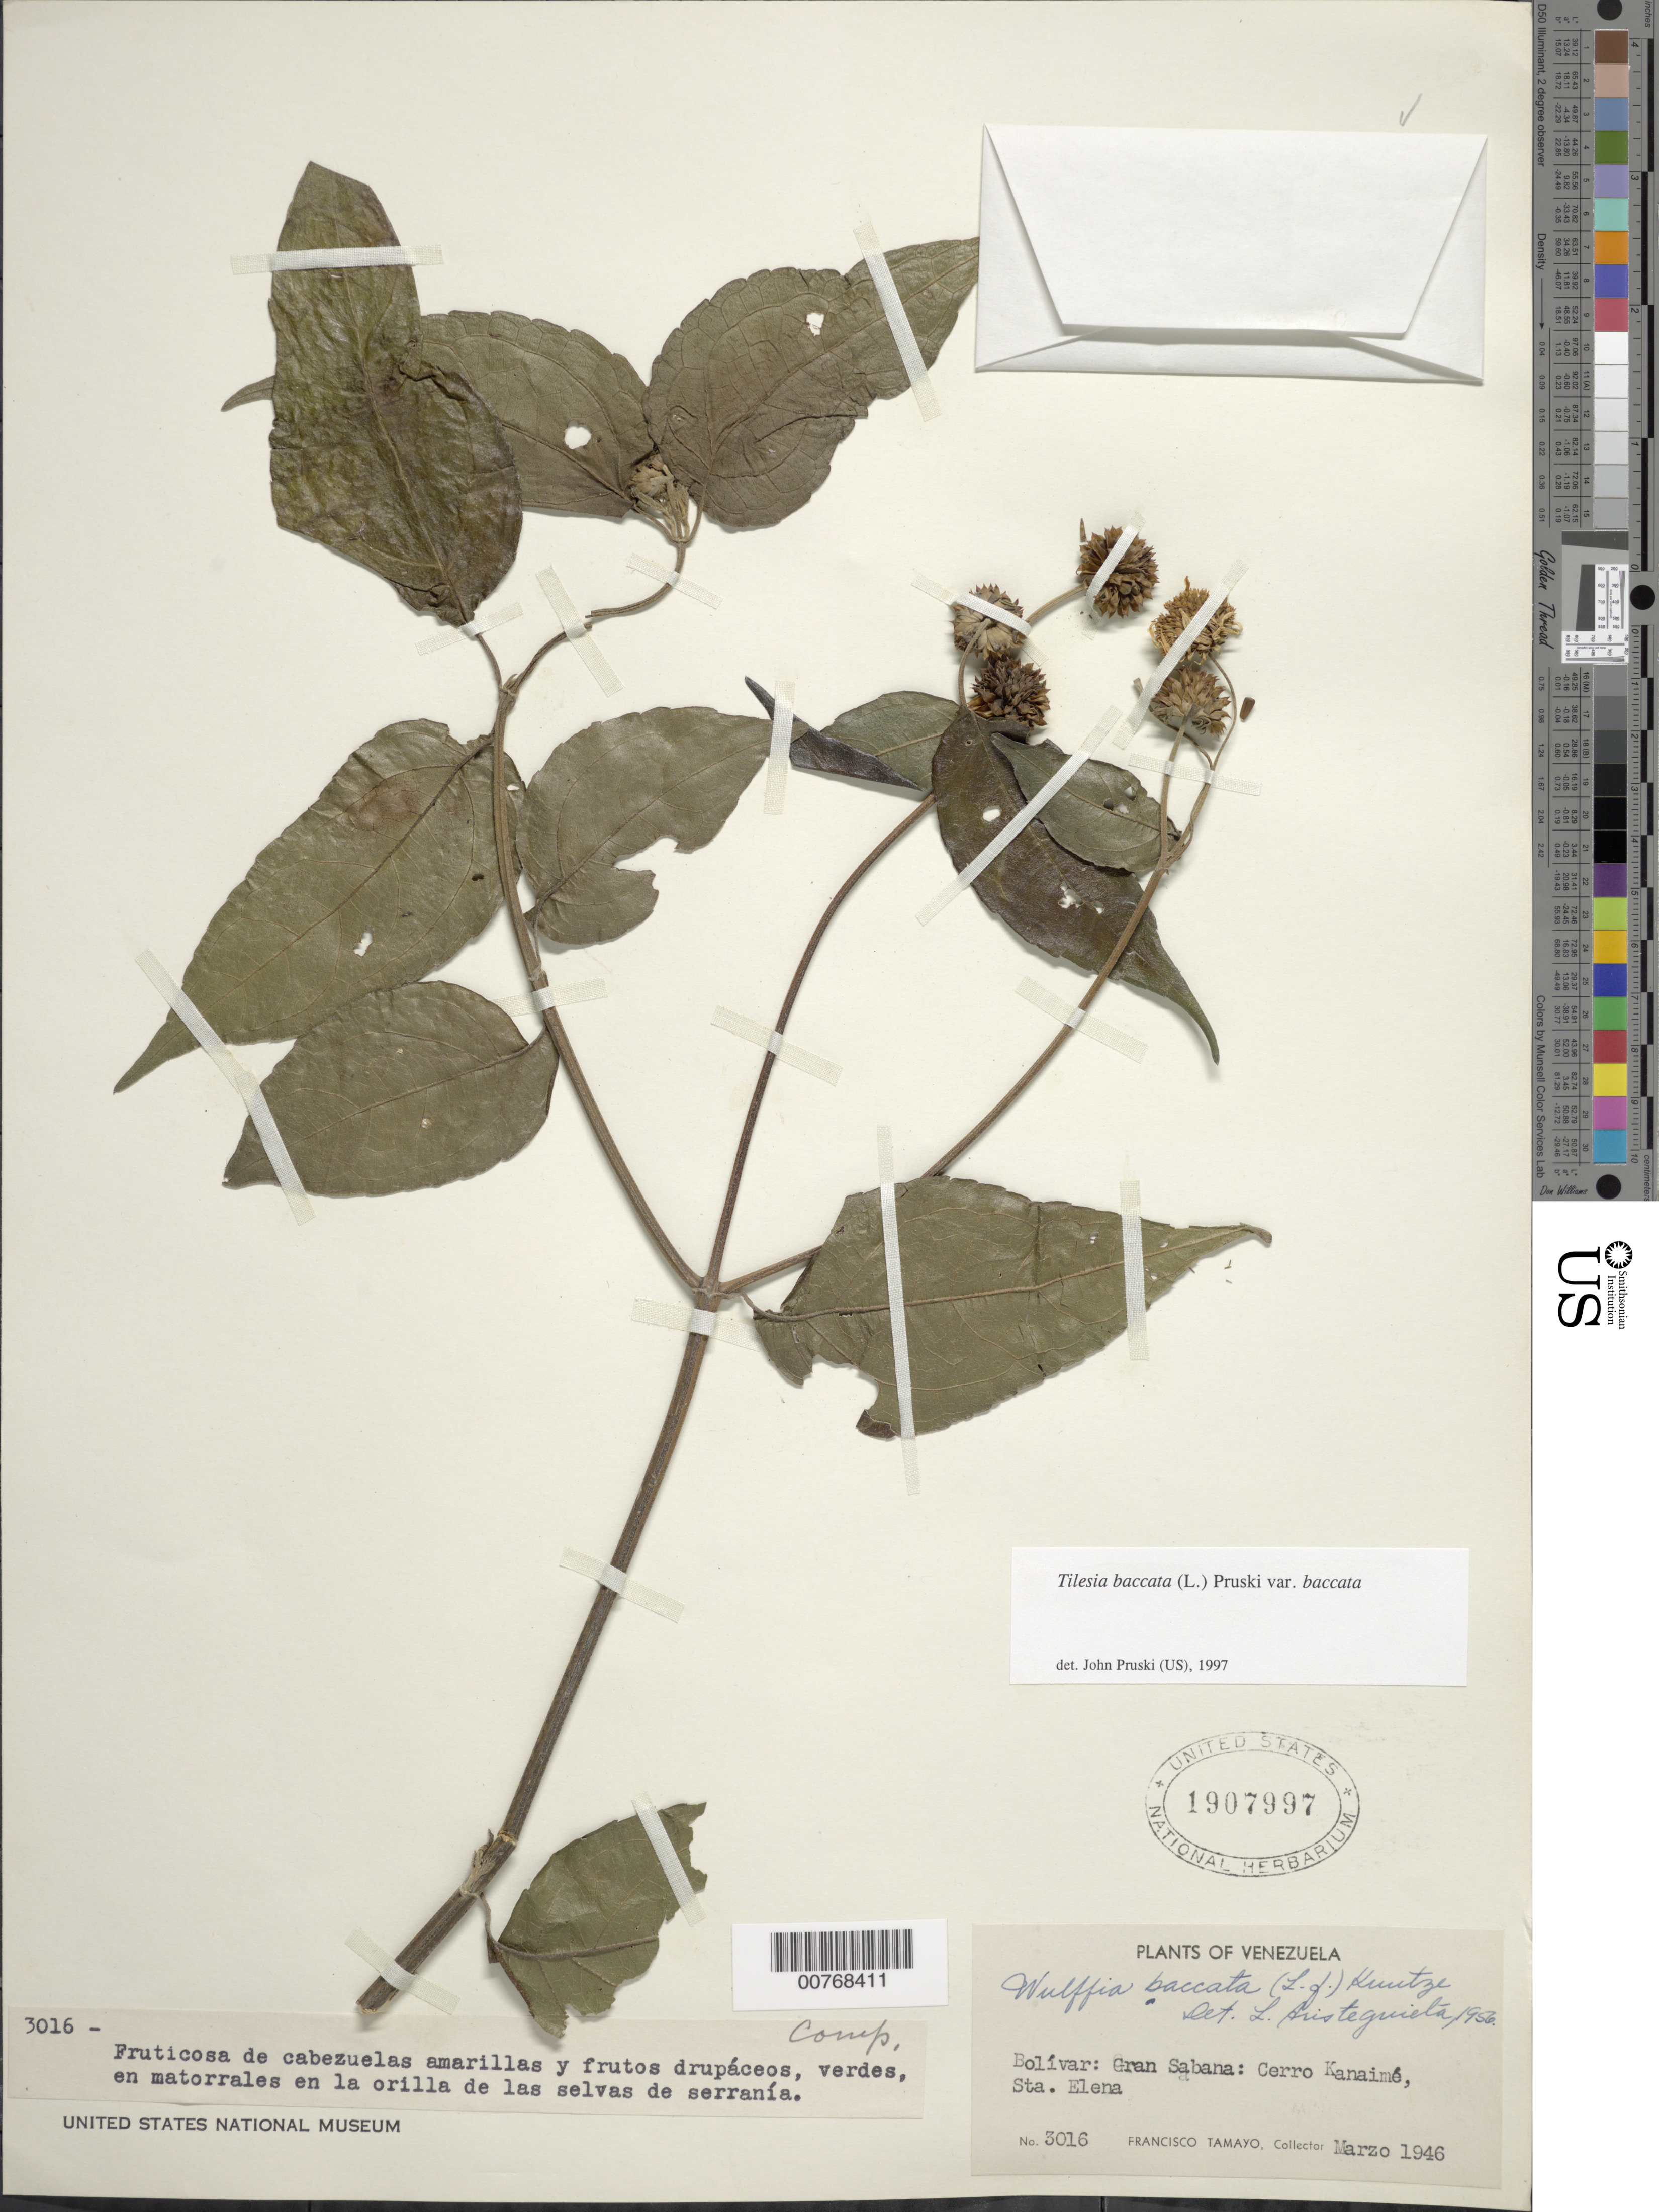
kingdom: Plantae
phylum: Tracheophyta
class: Magnoliopsida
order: Asterales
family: Asteraceae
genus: Wulffia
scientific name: Wulffia baccata var. baccata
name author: (L.) Kuntze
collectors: F. Tamayo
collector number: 3016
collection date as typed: Mar-46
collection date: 1946-03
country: Venezuela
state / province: Bolívar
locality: Gran Sabana, Sta. Elena, Cerro Kanaimé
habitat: Matorrales en la orilla de las selvas de serrania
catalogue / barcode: US 1907997